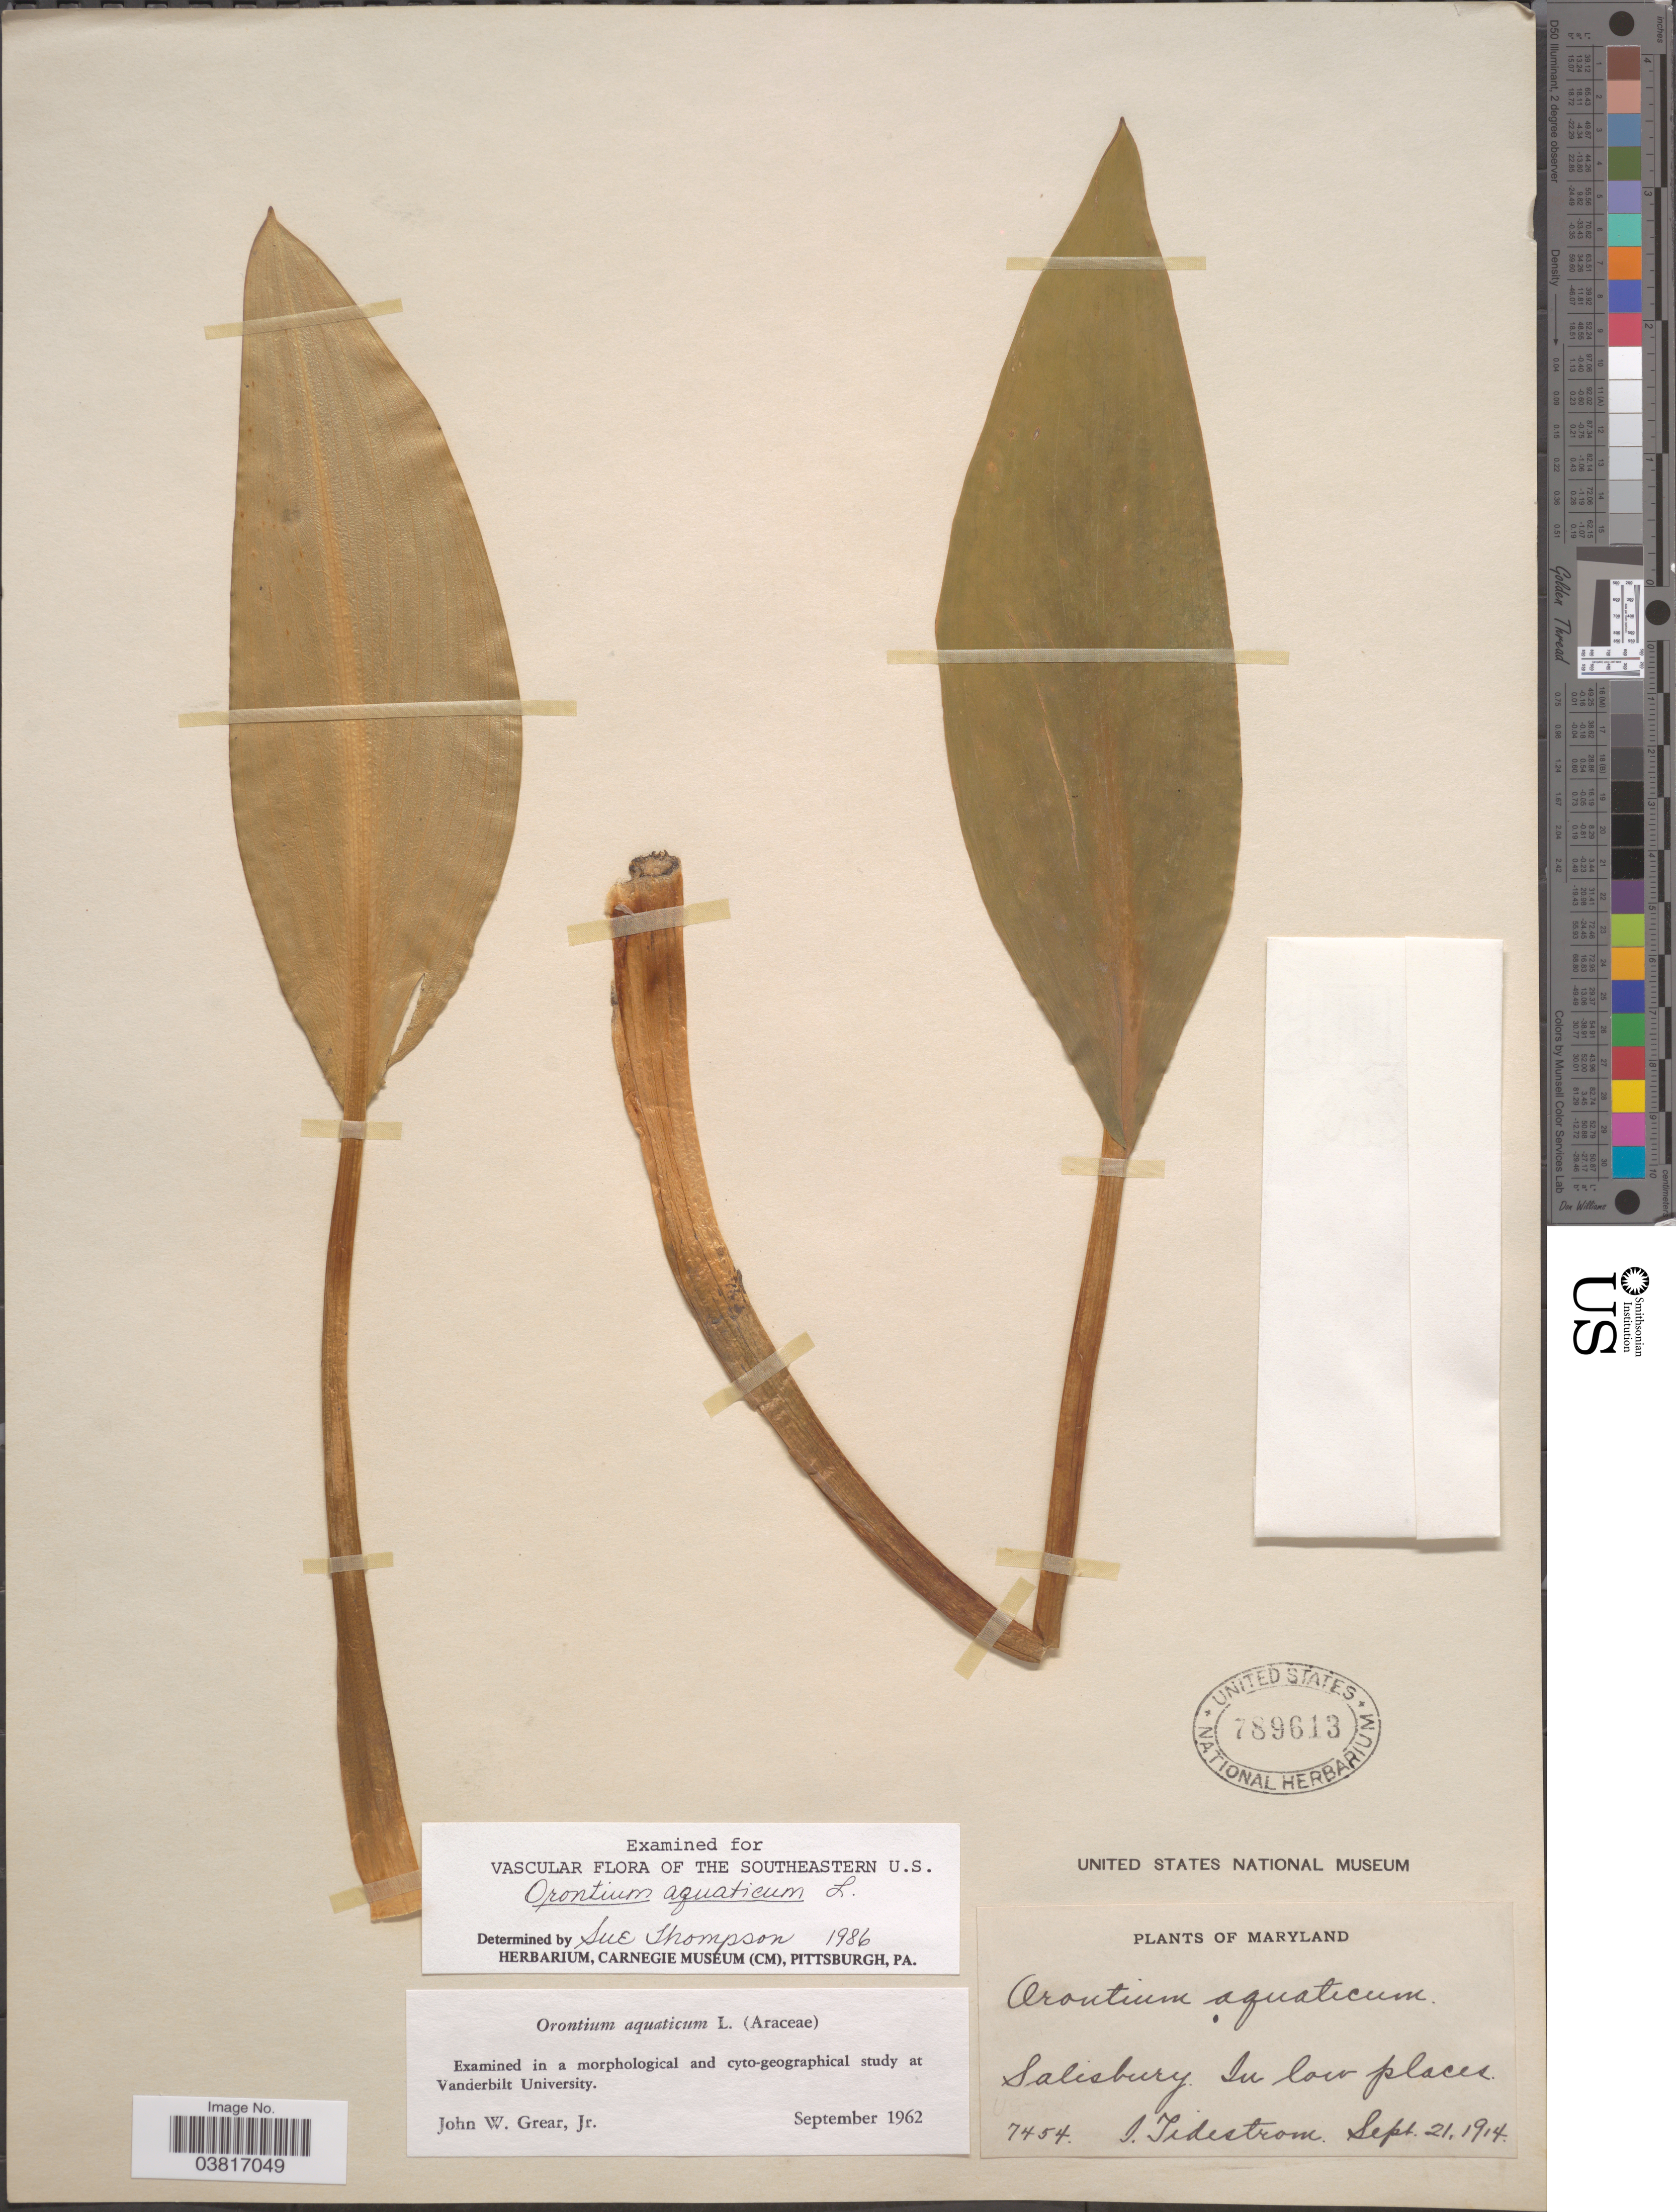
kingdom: Plantae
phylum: Tracheophyta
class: Liliopsida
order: Alismatales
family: Araceae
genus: Orontium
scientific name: Orontium aquaticum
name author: L.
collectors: I. F. Tidestrom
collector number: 7454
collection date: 1914-09-21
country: United States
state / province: Maryland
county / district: Wicomico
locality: Salisbury.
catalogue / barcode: US 789613